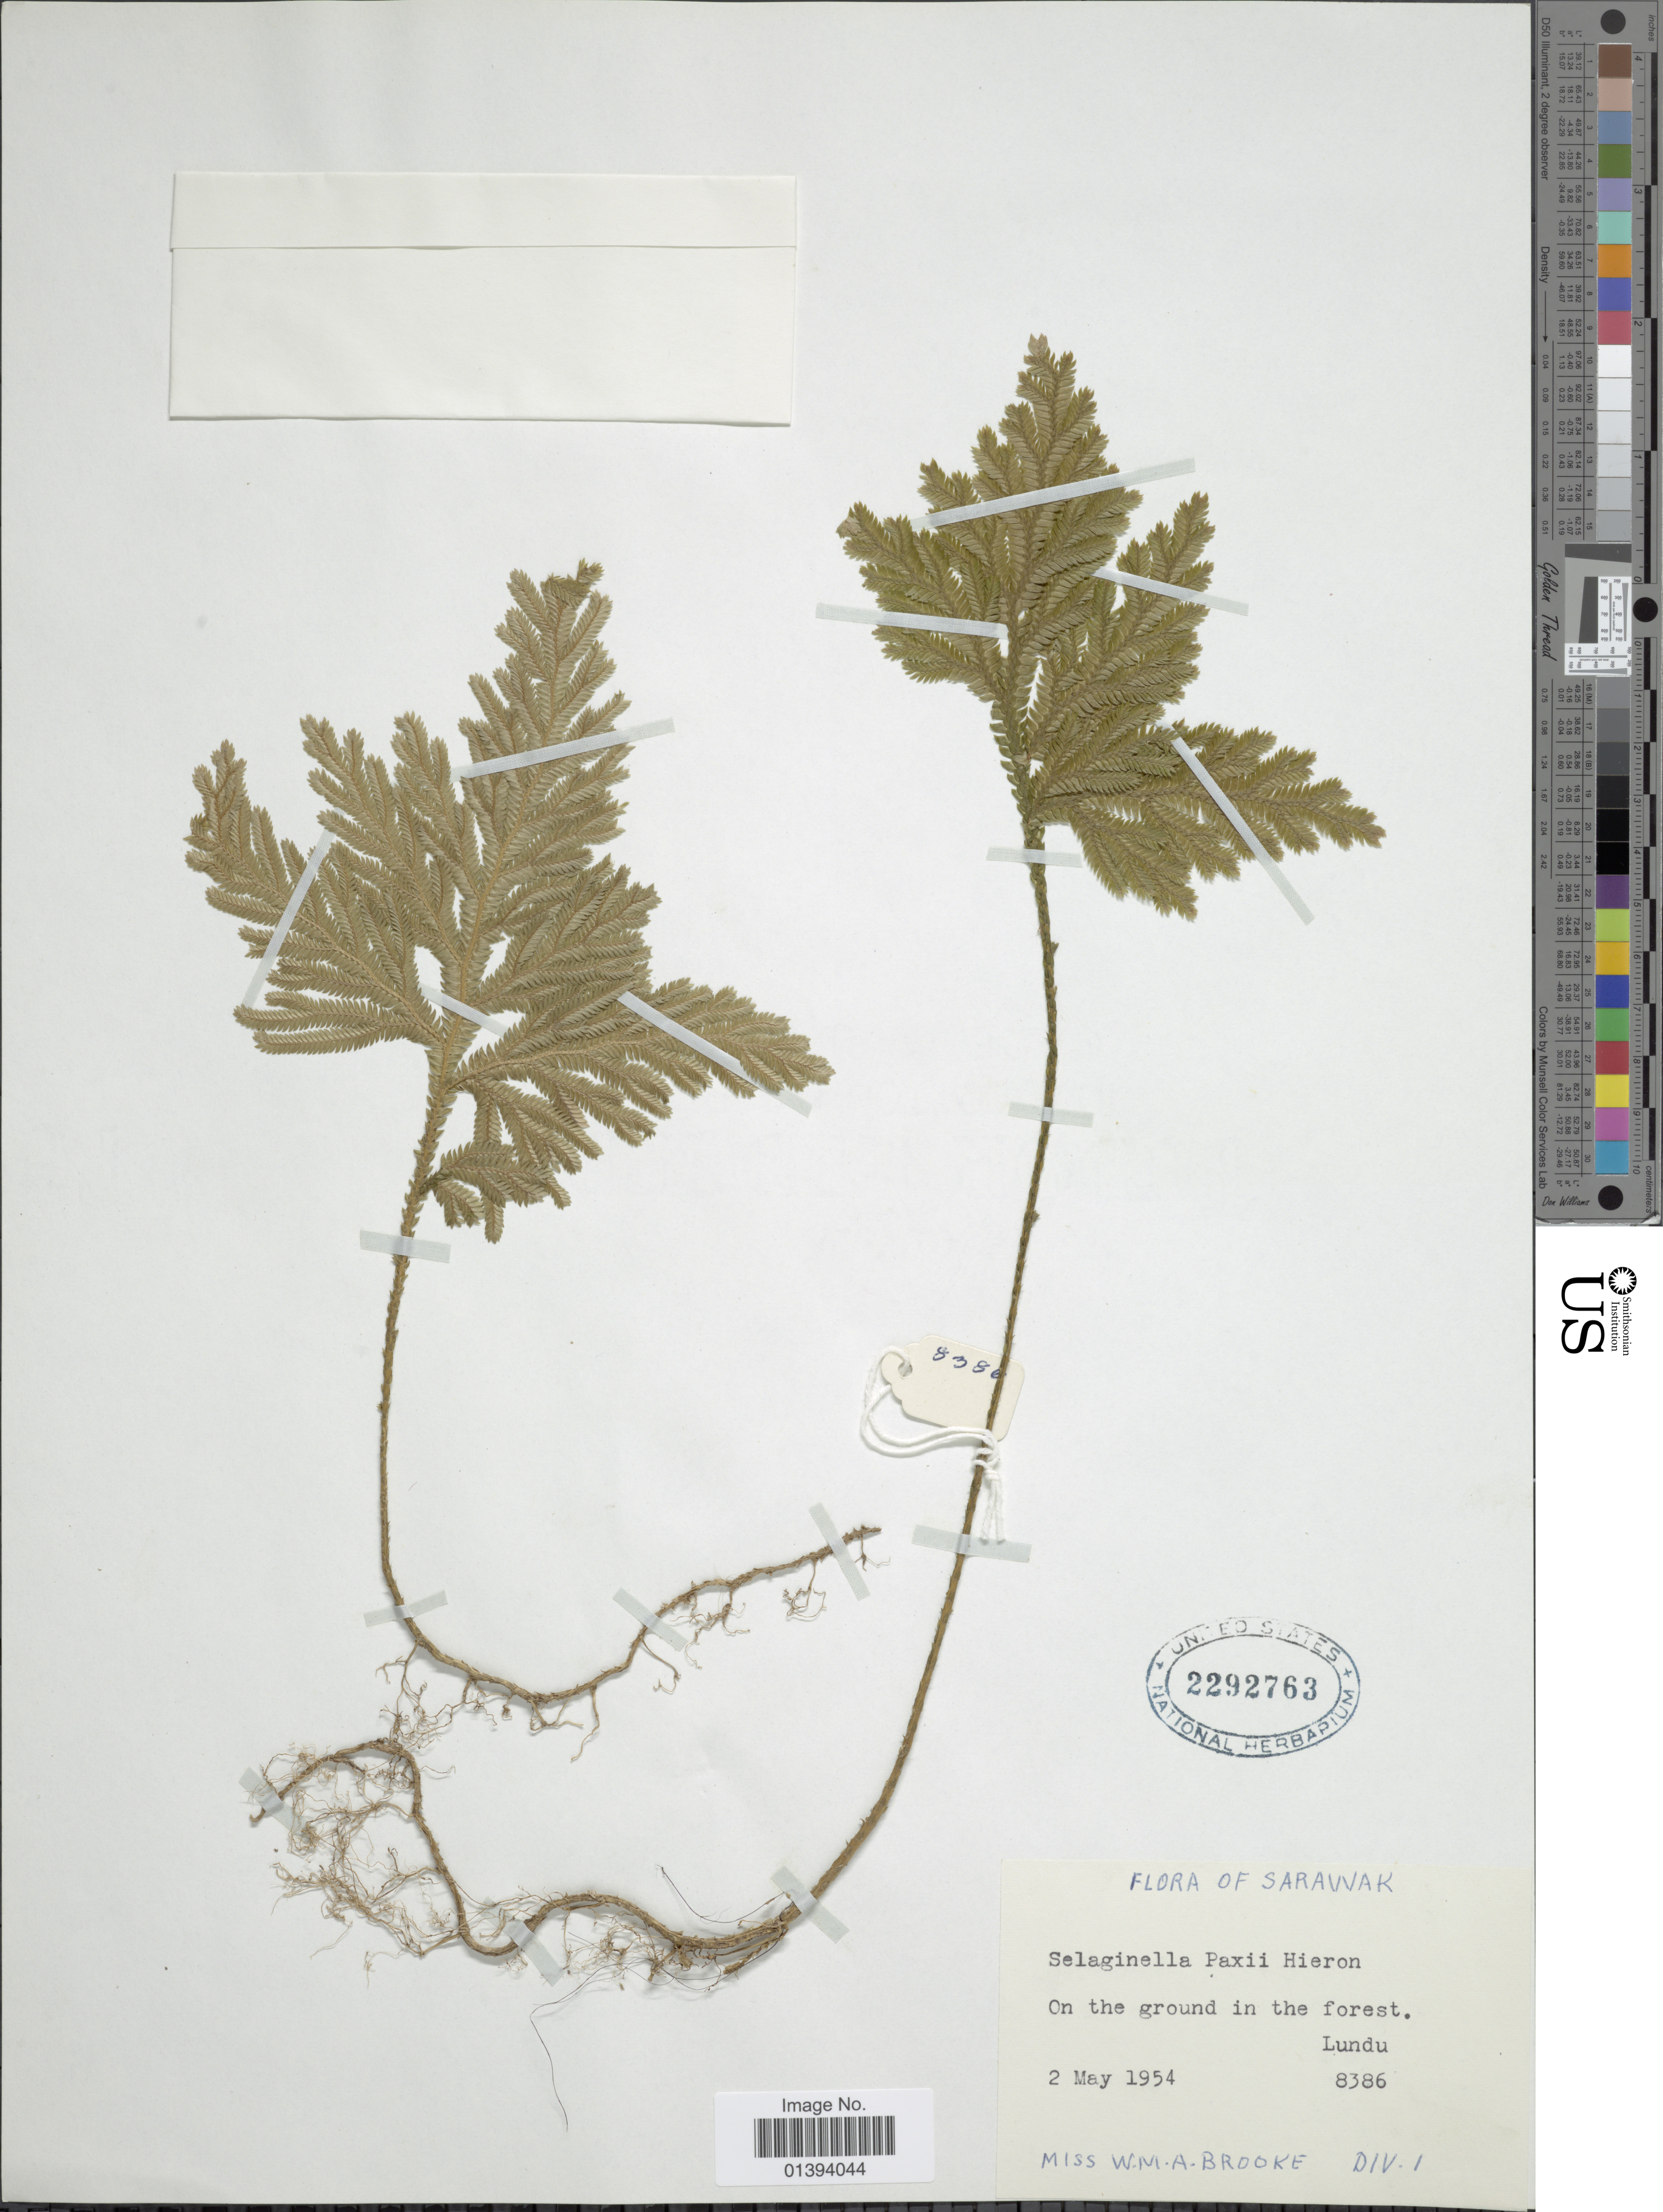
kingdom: Plantae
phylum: Tracheophyta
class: Lycopodiopsida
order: Selaginellales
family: Selaginellaceae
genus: Selaginella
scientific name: Selaginella paxii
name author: Hieron.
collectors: W. Brooke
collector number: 8386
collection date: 1954-05-02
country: Malaysia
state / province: Sarawak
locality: On ground in the forest, Lundu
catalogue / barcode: US 2292763